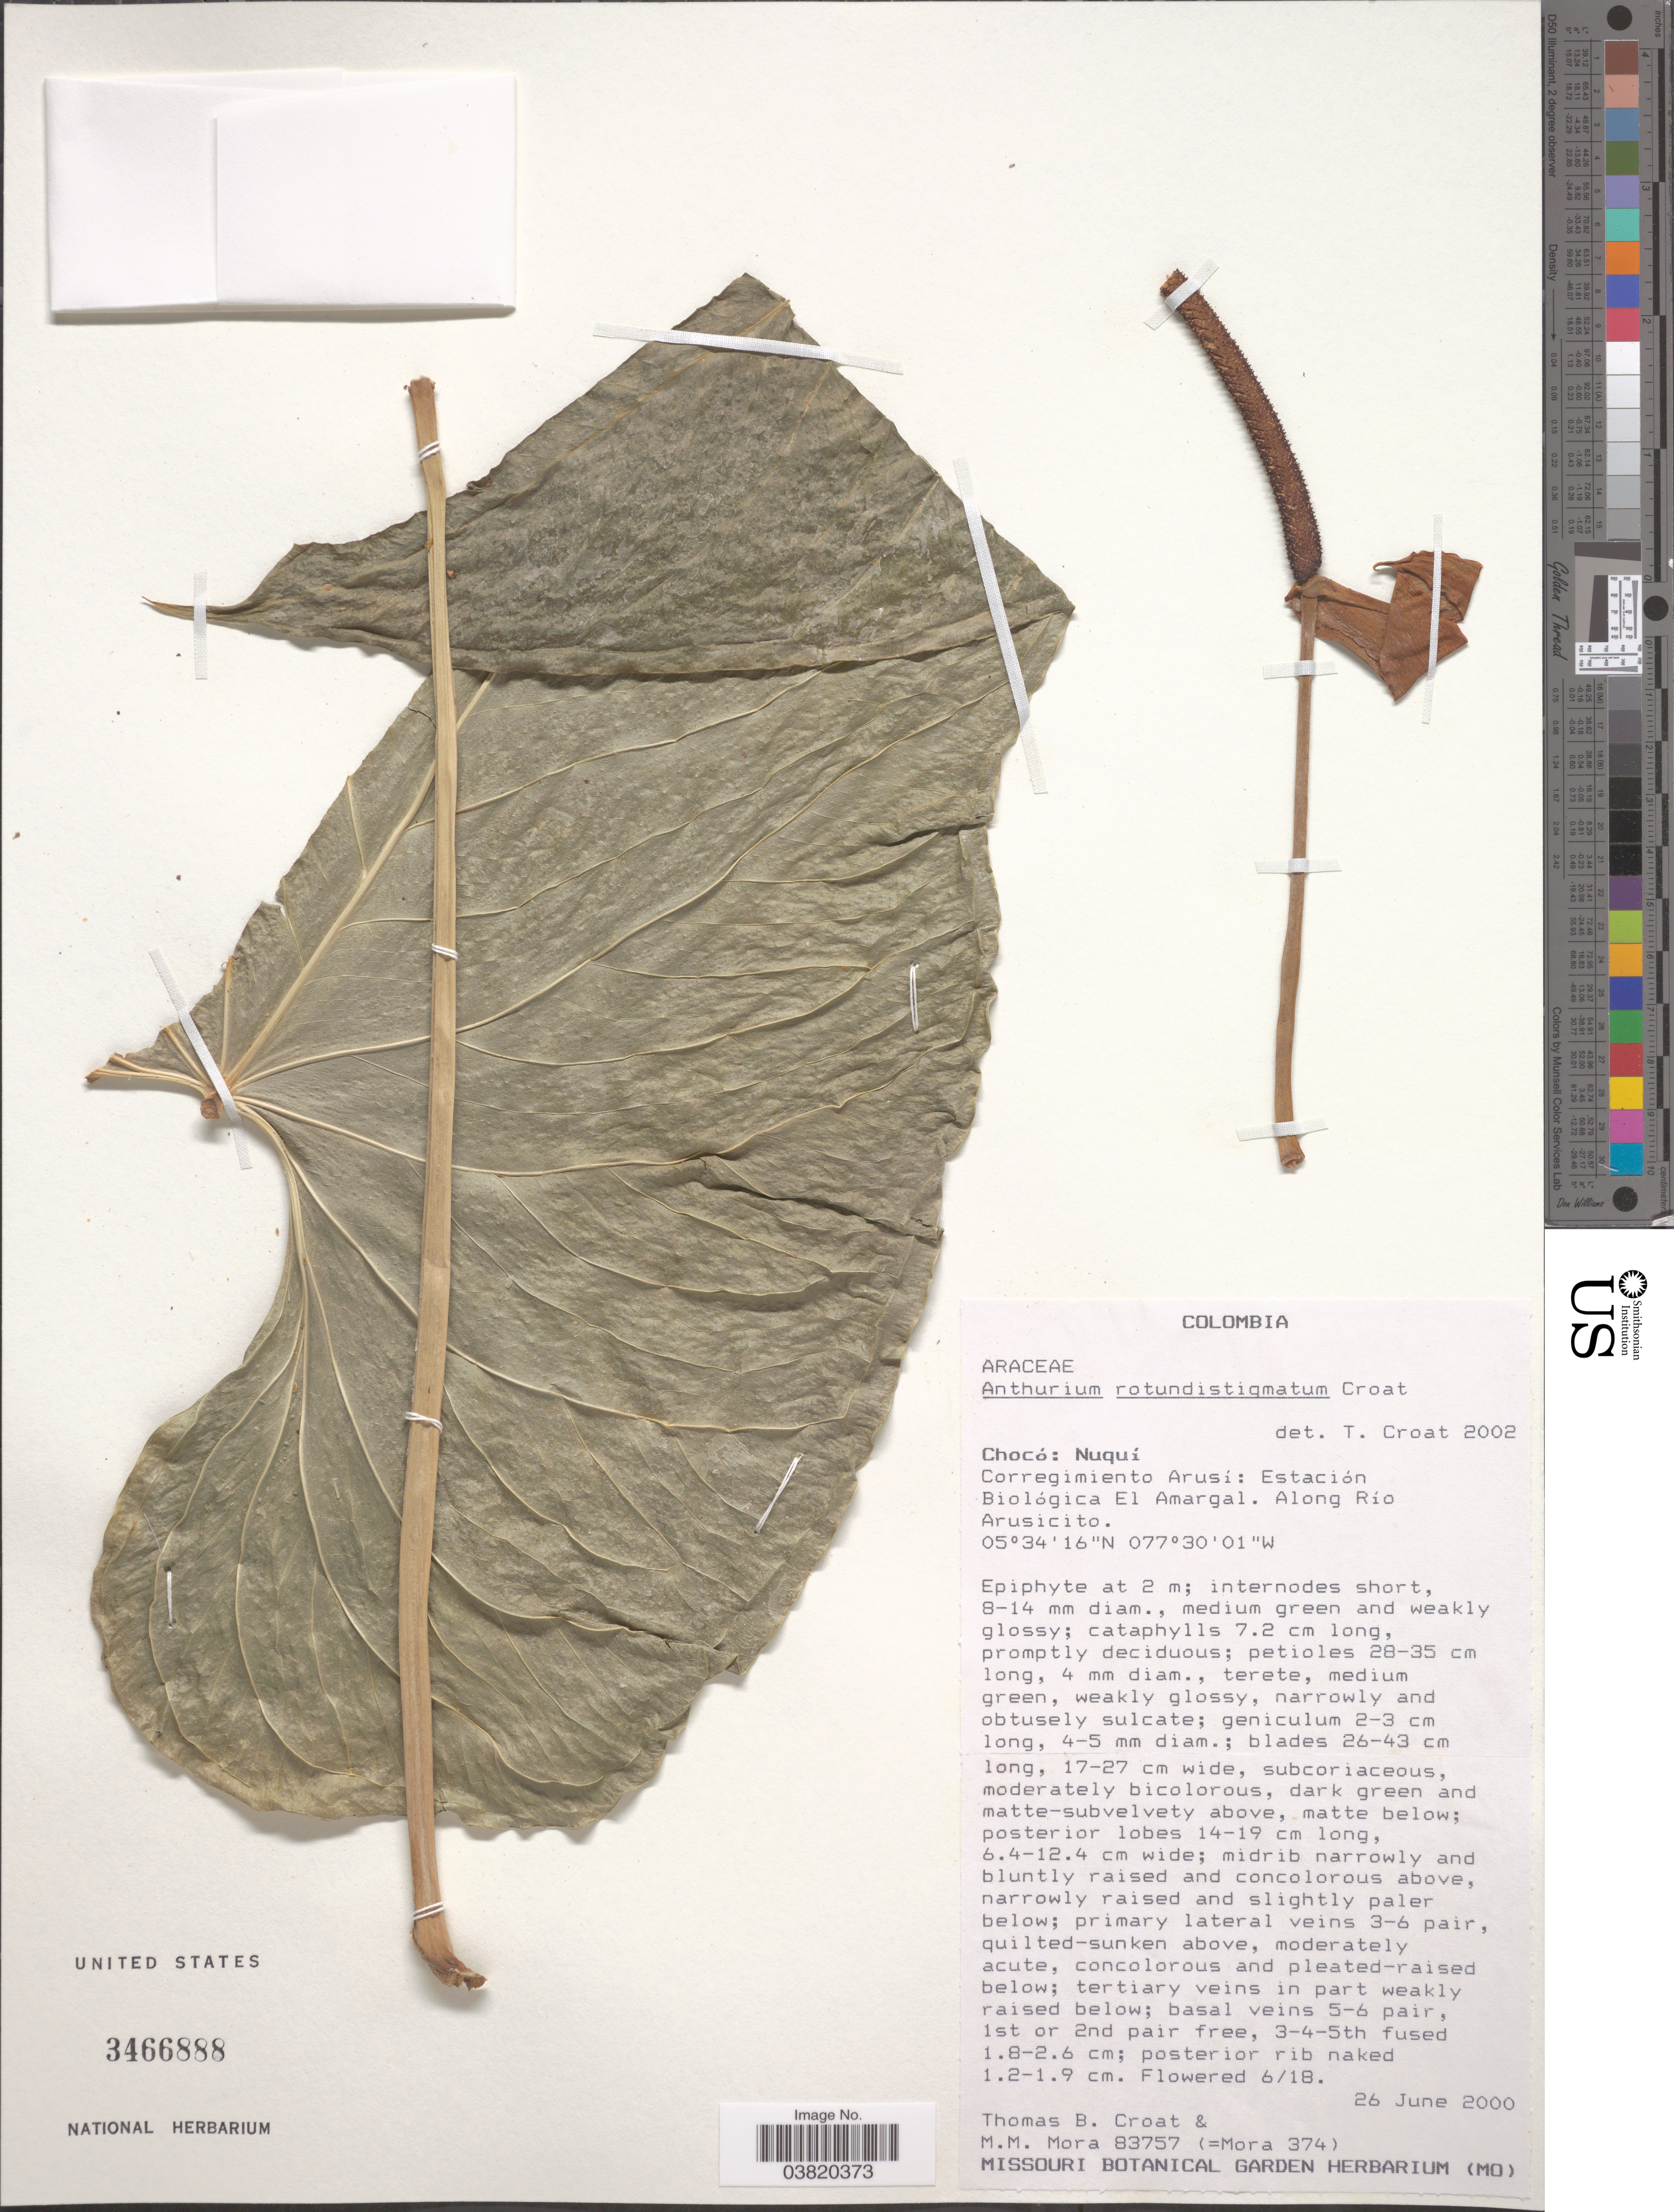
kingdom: Plantae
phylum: Tracheophyta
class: Liliopsida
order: Alismatales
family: Araceae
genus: Anthurium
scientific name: Anthurium rotundistigmatum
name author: Croat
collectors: T. B. Croat & M. M. Mora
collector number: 83757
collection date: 2000-06-26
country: Colombia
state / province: Chocó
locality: Nuquí. Corregimiento Arusí: Estación Biológica El Amargal. Along Río Arusicito.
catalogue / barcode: US 3466888